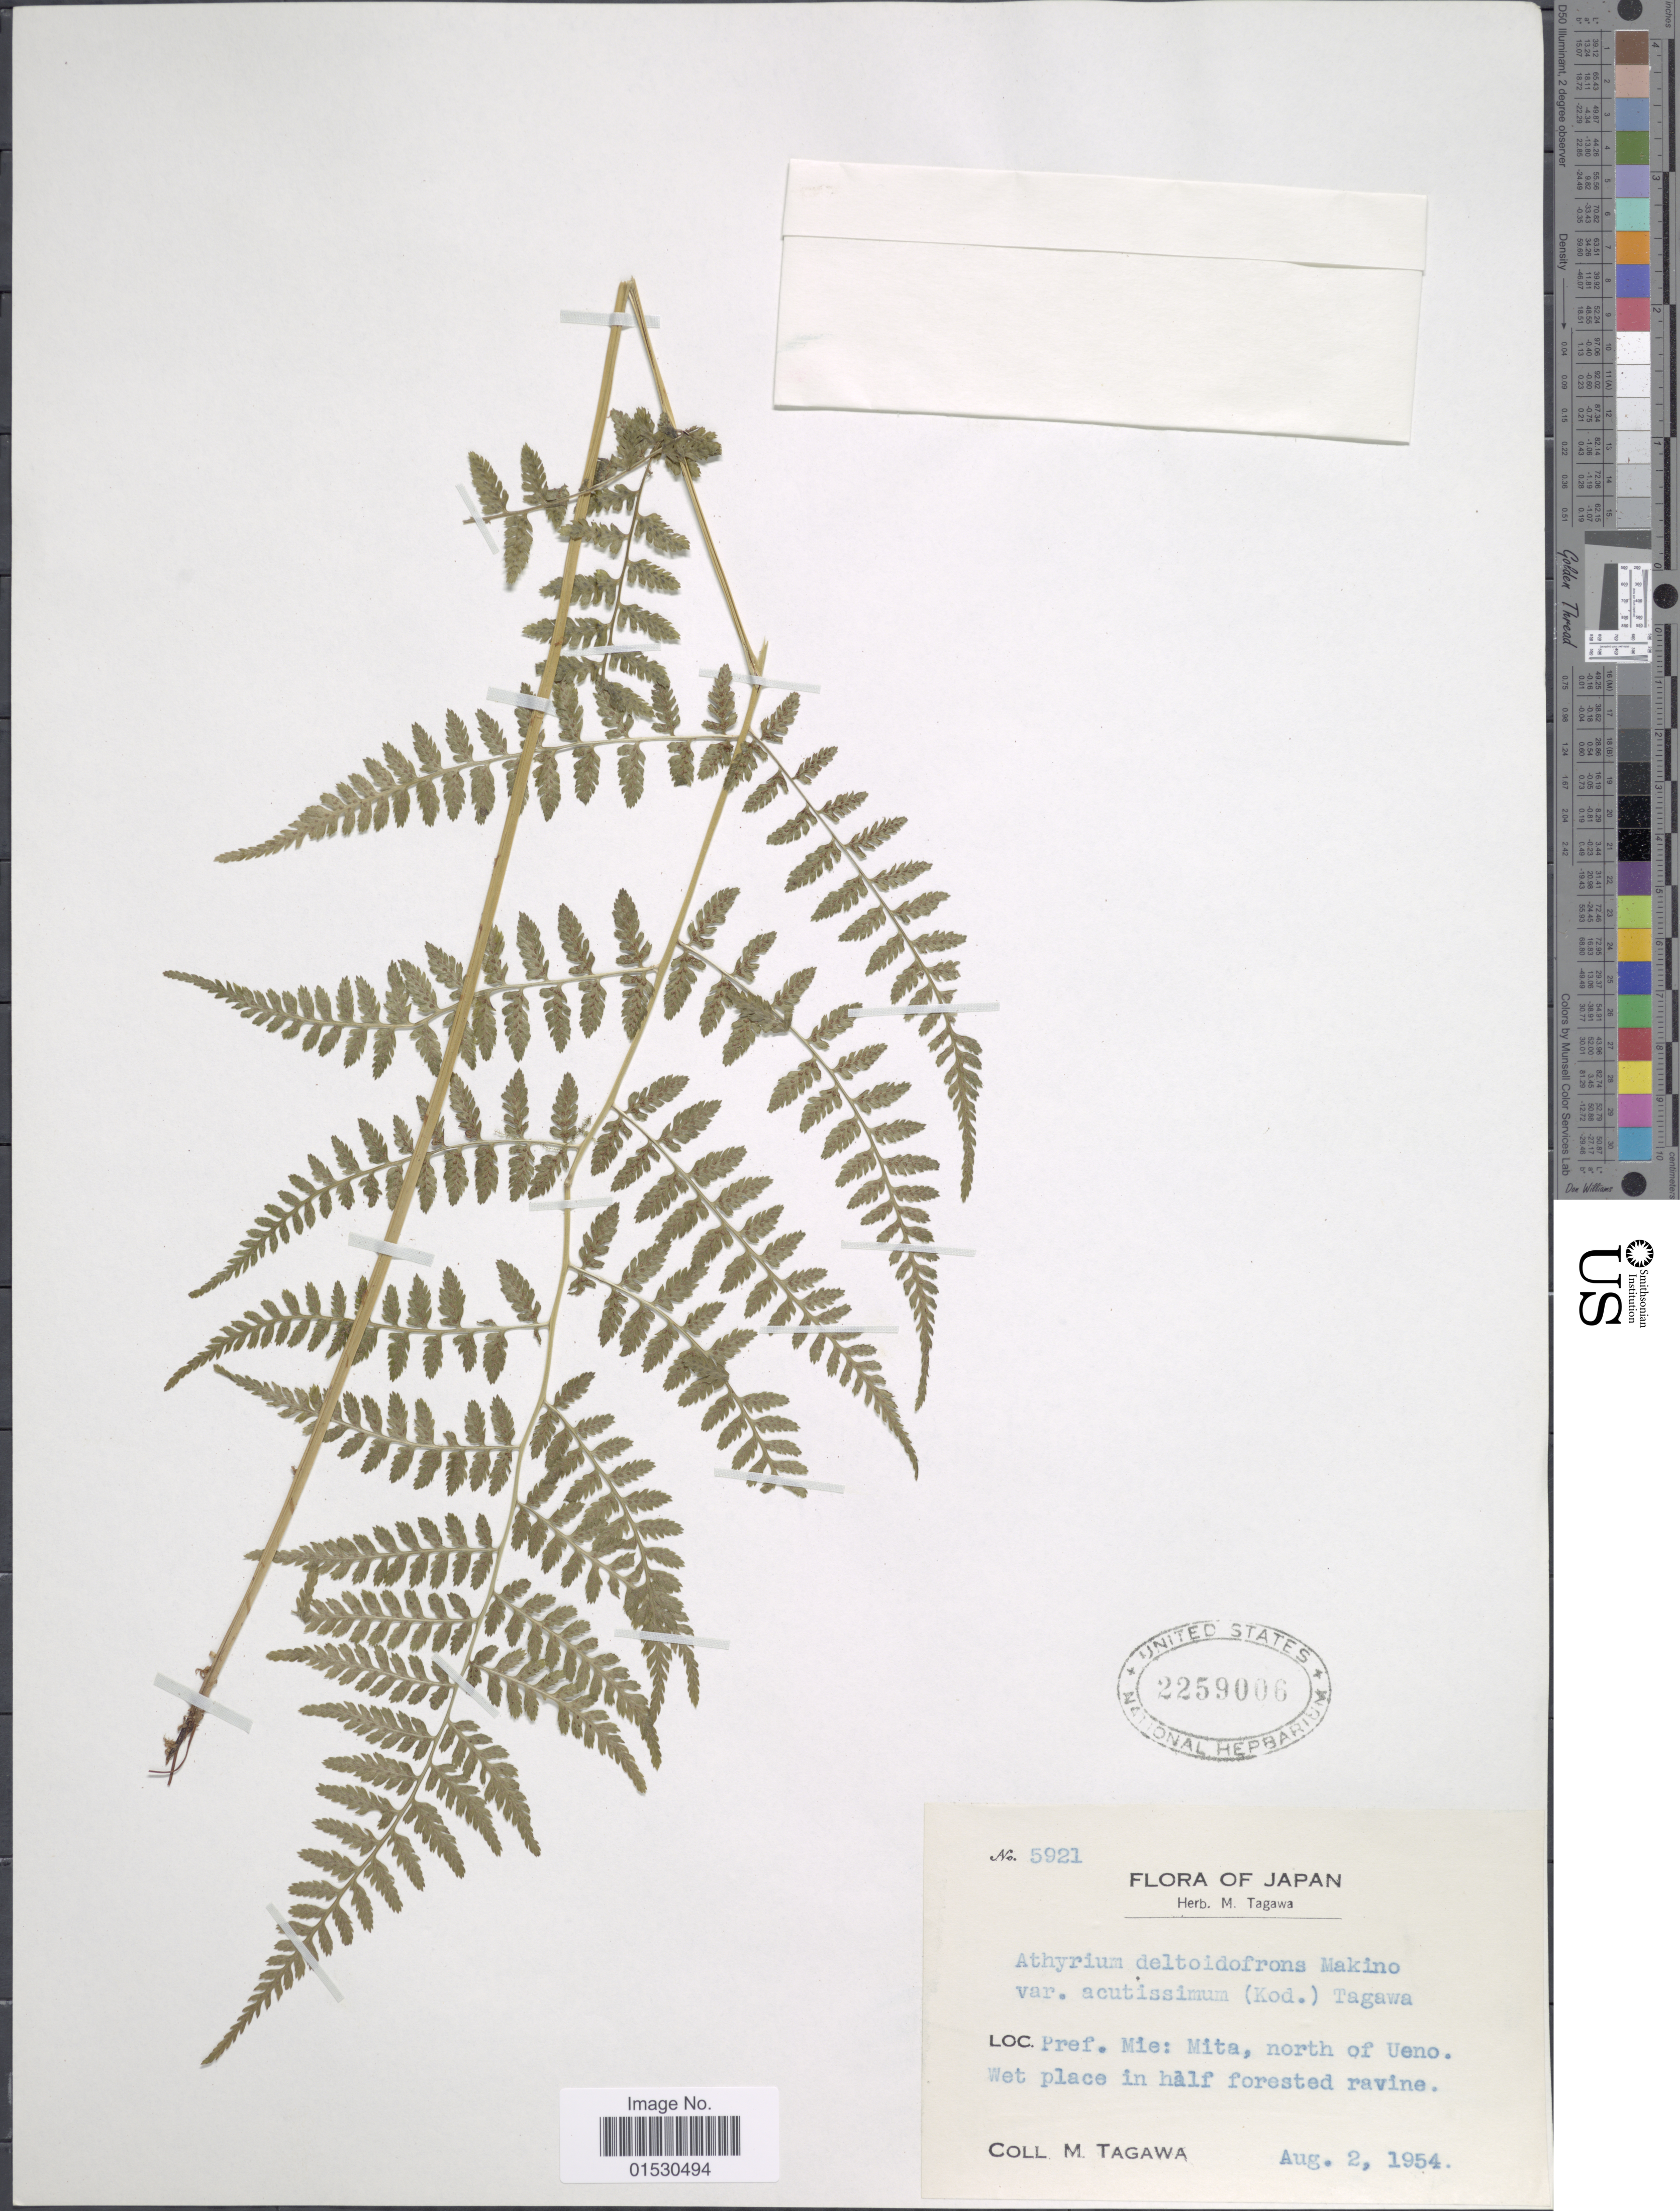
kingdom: Plantae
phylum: Tracheophyta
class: Polypodiopsida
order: Polypodiales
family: Athyriaceae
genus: Athyrium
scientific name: Athyrium deltoidofrons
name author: Makino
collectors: M. Tagawa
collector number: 5921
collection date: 1954-08-02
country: Japan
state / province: Mie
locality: Mita, north of Ueno. Wet place in half forested ravine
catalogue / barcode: US 2259006